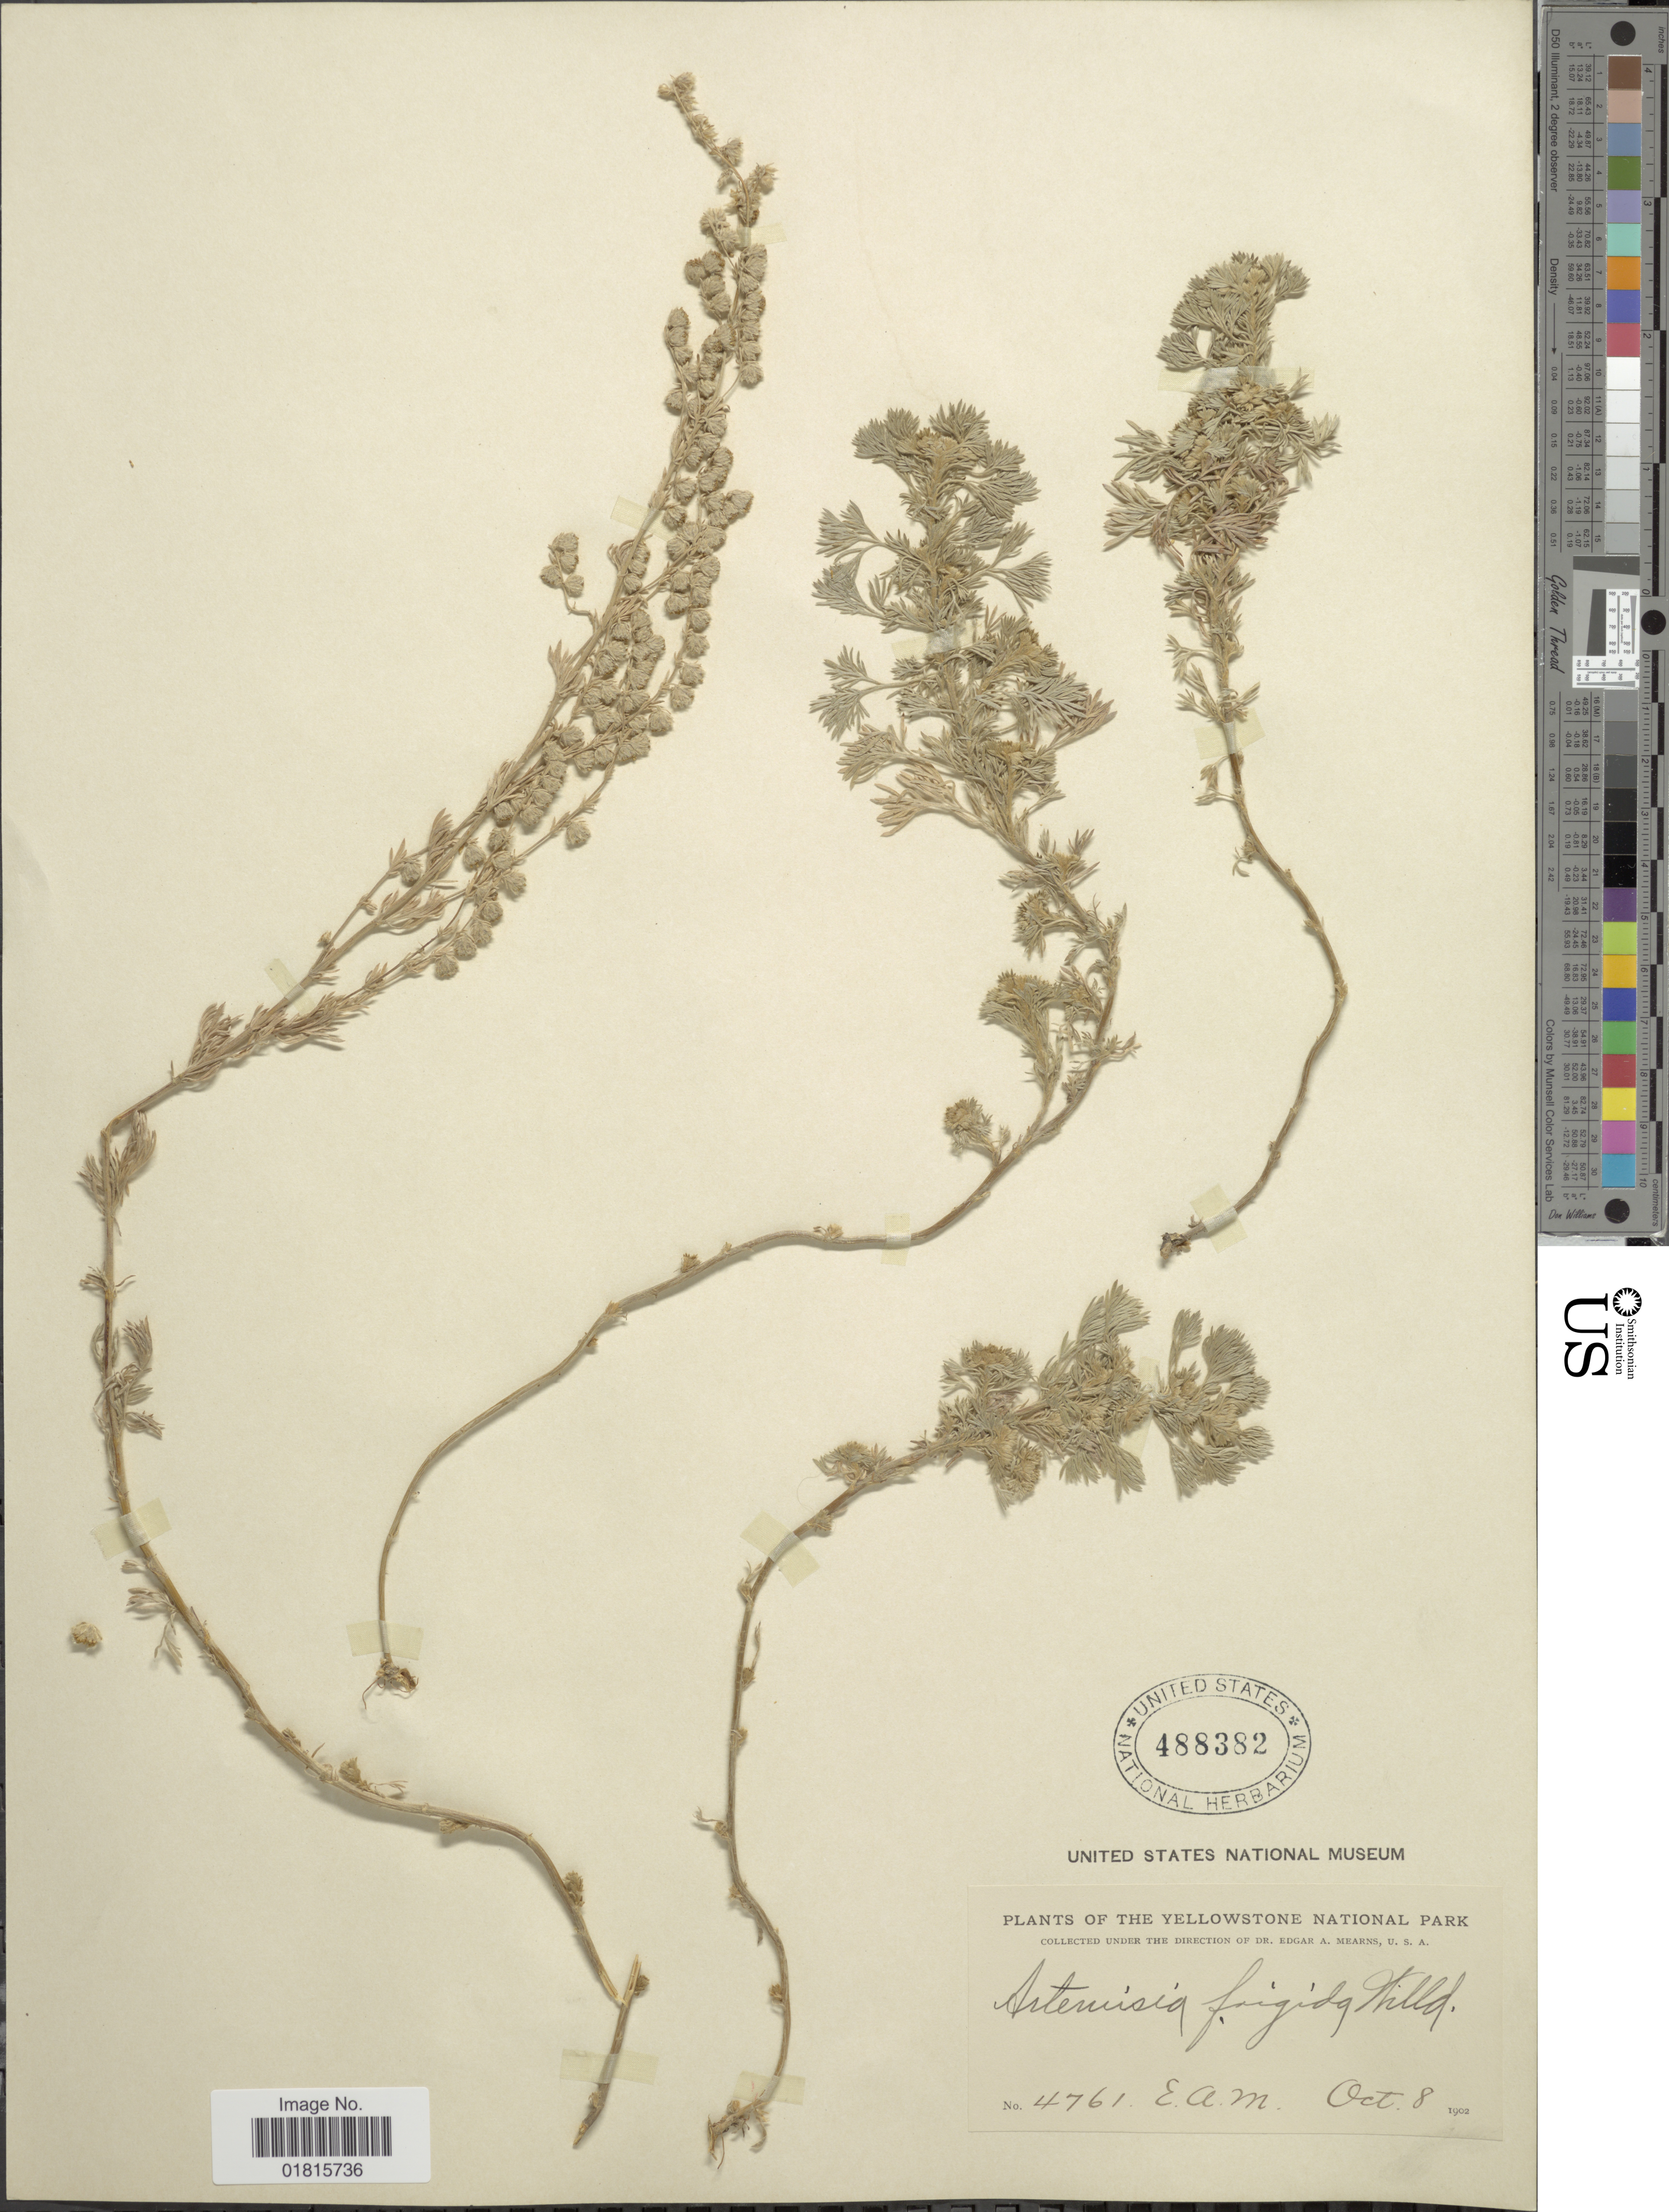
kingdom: Plantae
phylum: Tracheophyta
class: Magnoliopsida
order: Asterales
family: Asteraceae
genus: Artemisia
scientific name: Artemisia frigida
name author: Willd.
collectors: E. A. Mearns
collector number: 4761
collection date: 1902-10-08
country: United States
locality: The Yellowstone National Park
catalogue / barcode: US 488382